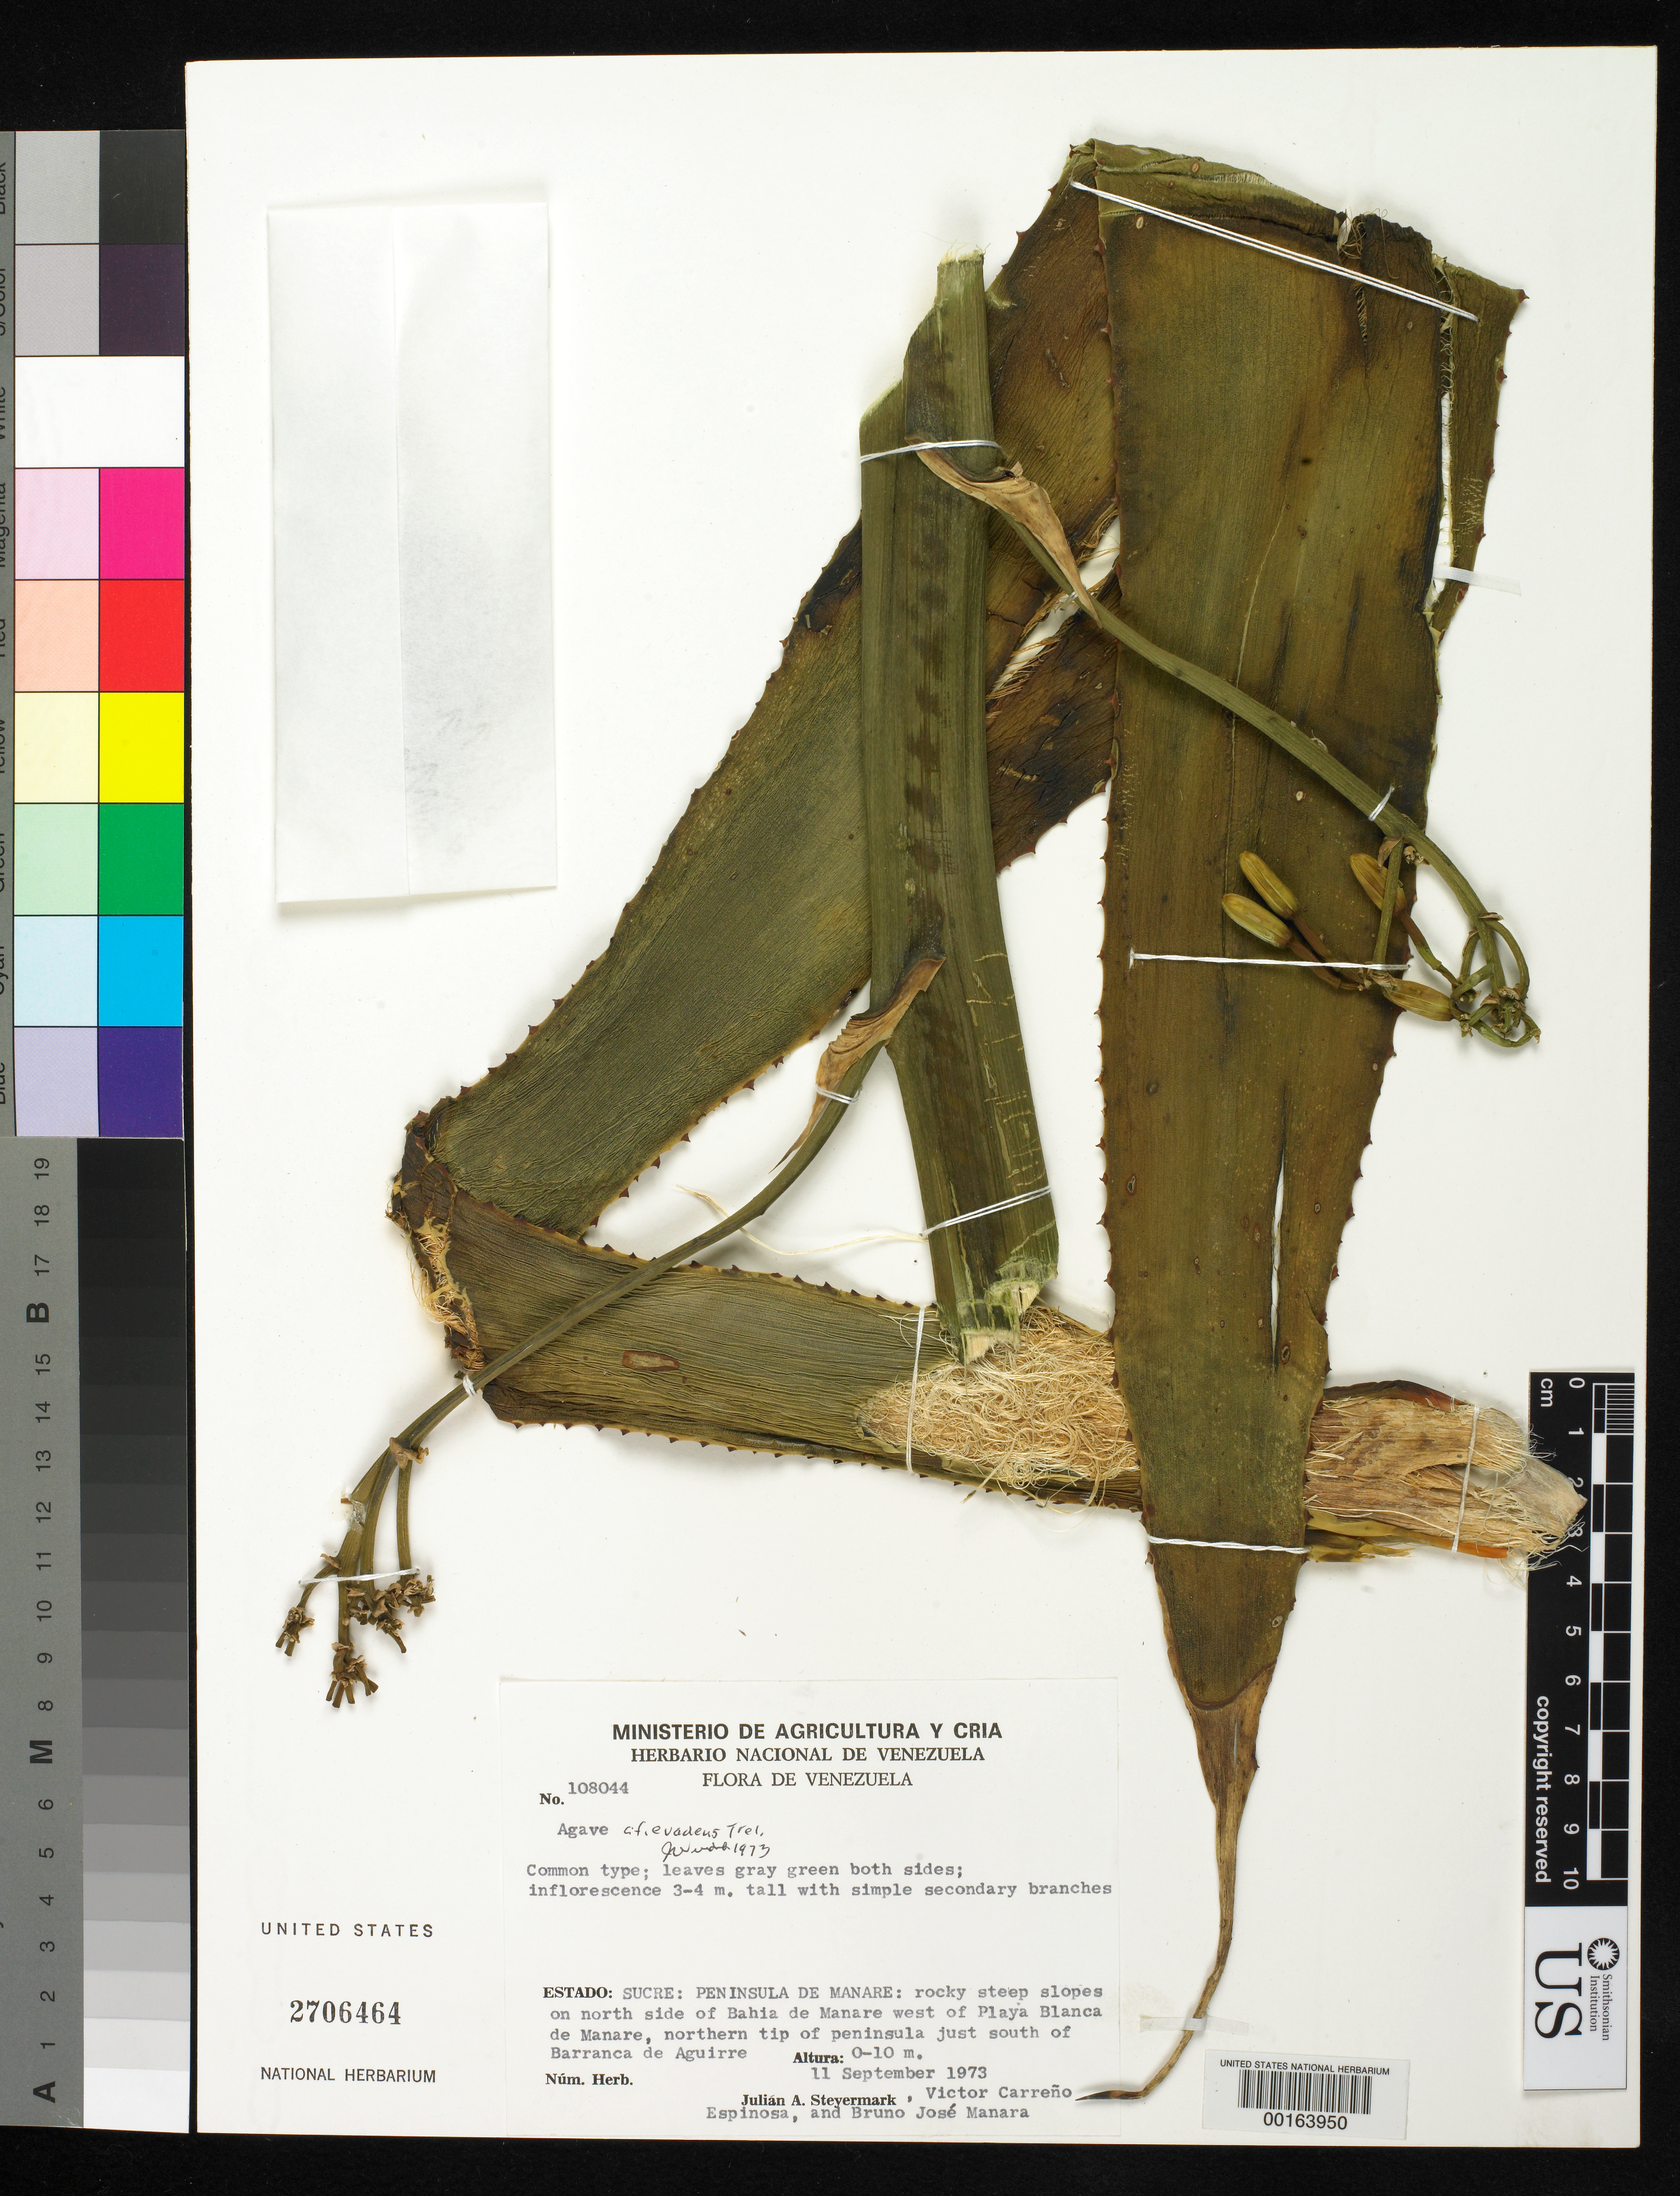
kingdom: Plantae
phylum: Tracheophyta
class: Liliopsida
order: Asparagales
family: Asparagaceae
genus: Agave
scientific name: Agave evadens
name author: Trel.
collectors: J. Steyermark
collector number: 108044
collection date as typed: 11 Sep 1973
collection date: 1973-09-11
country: Venezuela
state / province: Sucre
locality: Peninsula de manare; n side of bahia de manare w of playa blanca de manare, n tip of peninsula, s of barranca de aguirre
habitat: Rocky steep slopes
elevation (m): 0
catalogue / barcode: US 2706464